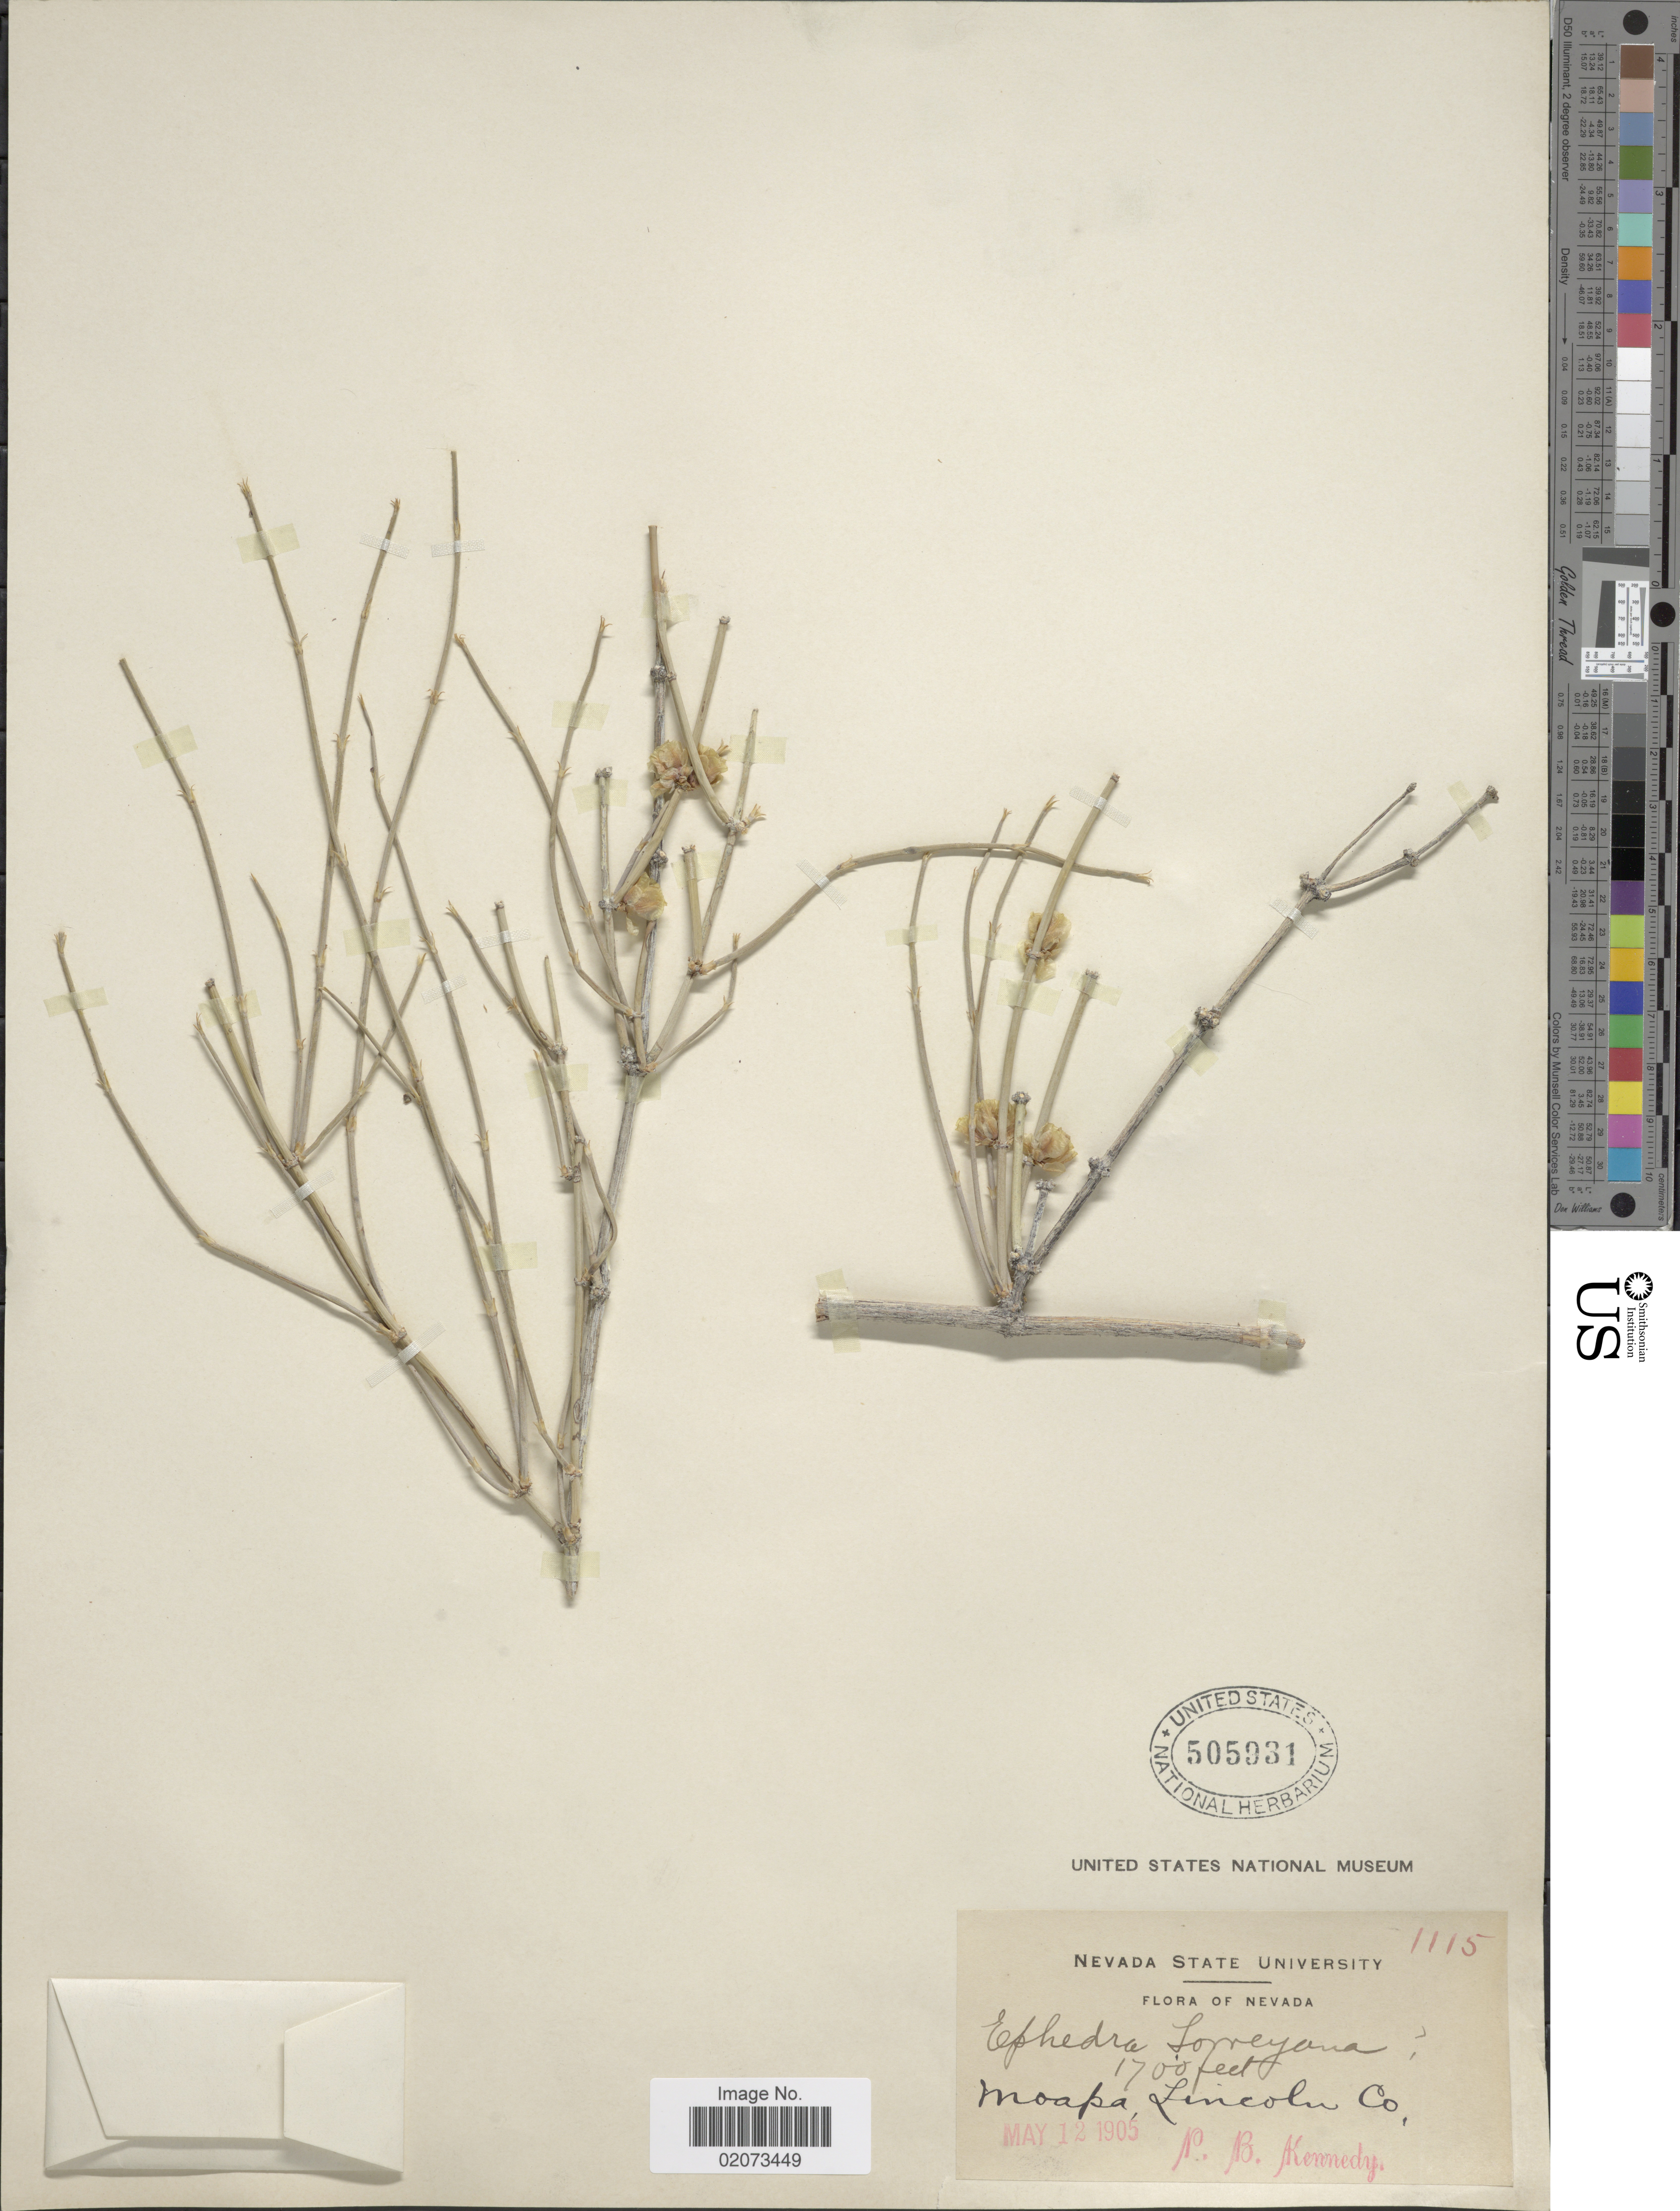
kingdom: Plantae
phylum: Tracheophyta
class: Gnetopsida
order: Ephedrales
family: Ephedraceae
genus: Ephedra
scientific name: Ephedra torreyana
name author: S. Watson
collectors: P. B. Kennedy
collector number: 1115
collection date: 1905-05-12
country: United States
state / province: Nevada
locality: Nevada, Moapa, Lincoln Co.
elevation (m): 518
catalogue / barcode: US 505931